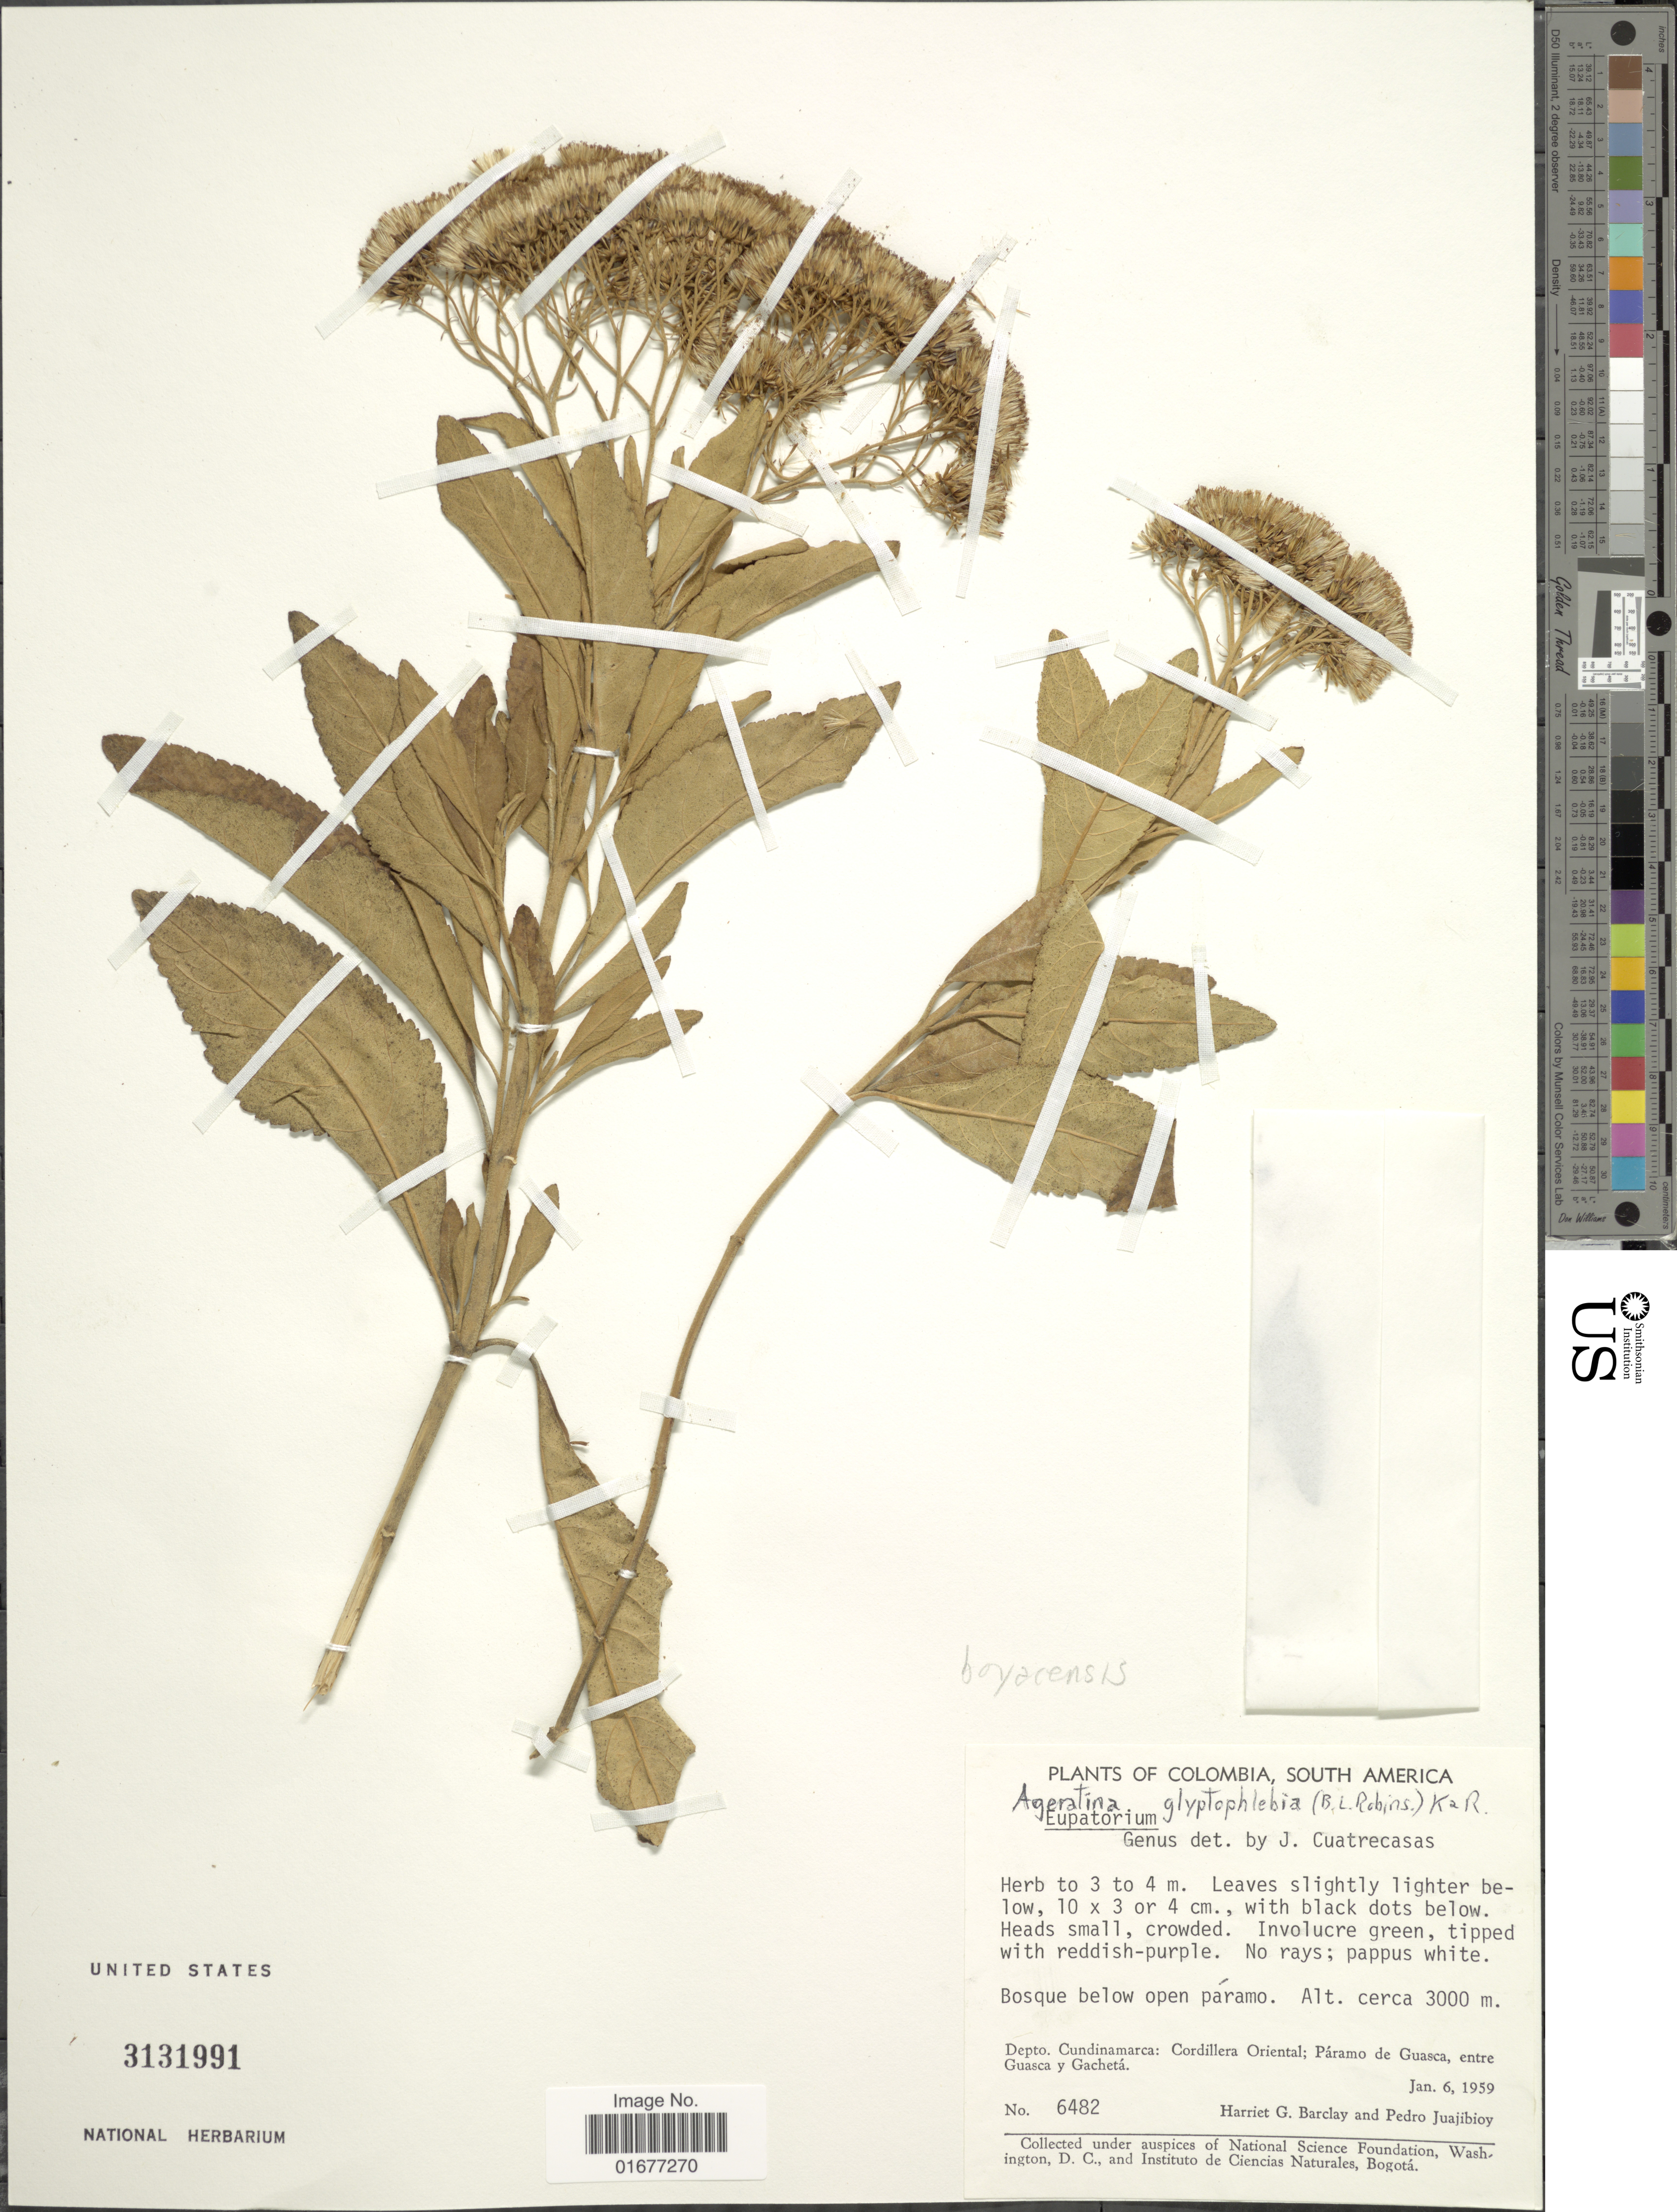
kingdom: Plantae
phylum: Tracheophyta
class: Magnoliopsida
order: Asterales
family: Asteraceae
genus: Ageratina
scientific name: Ageratina boyacensis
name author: R.M. King & H. Rob.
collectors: H. G. Barclay & P. Juajibioy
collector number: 6482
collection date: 1959-01-06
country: Colombia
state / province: Cundinamarca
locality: Cordillera Oriental; Paramo de Guasca, entre Guasca y Gacheta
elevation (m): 3000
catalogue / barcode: US 3131991